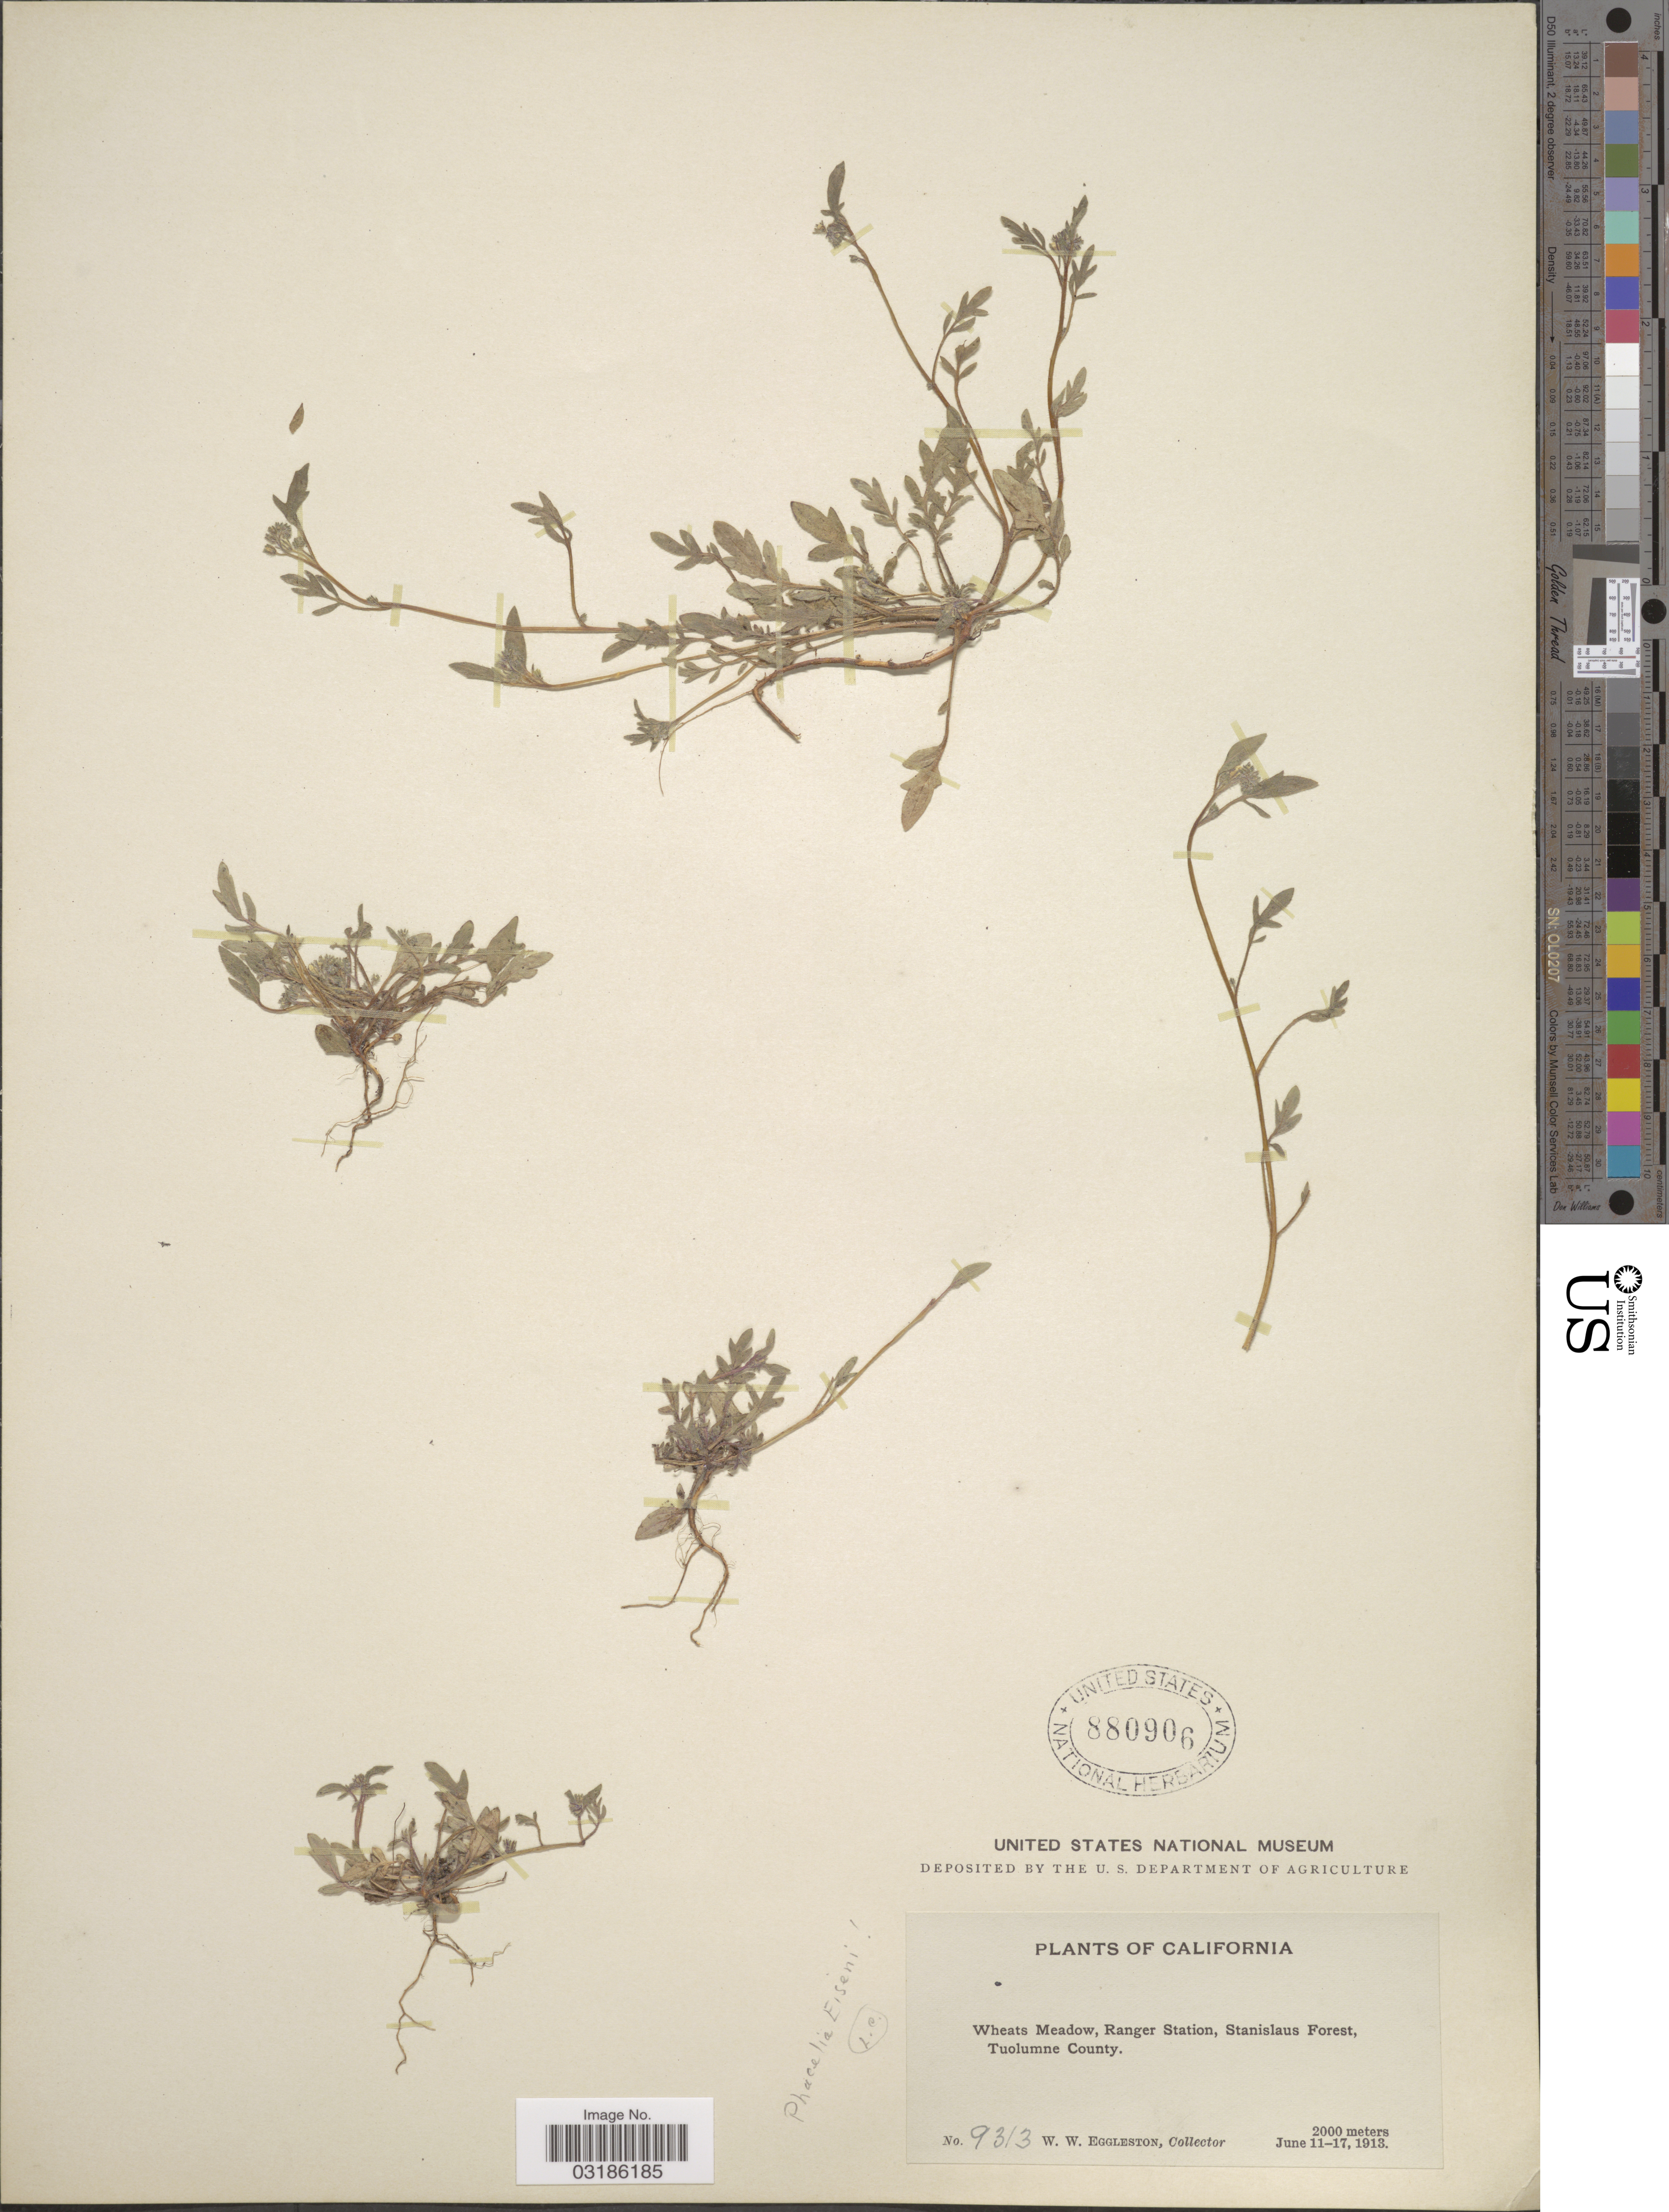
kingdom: Plantae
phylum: Tracheophyta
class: Magnoliopsida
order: Boraginales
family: Hydrophyllaceae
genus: Phacelia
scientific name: Phacelia eisenii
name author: Brandegee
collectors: W. W. Eggleston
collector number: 9313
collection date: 1913-06-11/1913-06-17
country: United States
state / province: California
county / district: Tuolumne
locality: Wheats Meadow, Ranger Station, Stanislaus Forest, Tuolumne County.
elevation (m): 2000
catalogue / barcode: US 880906